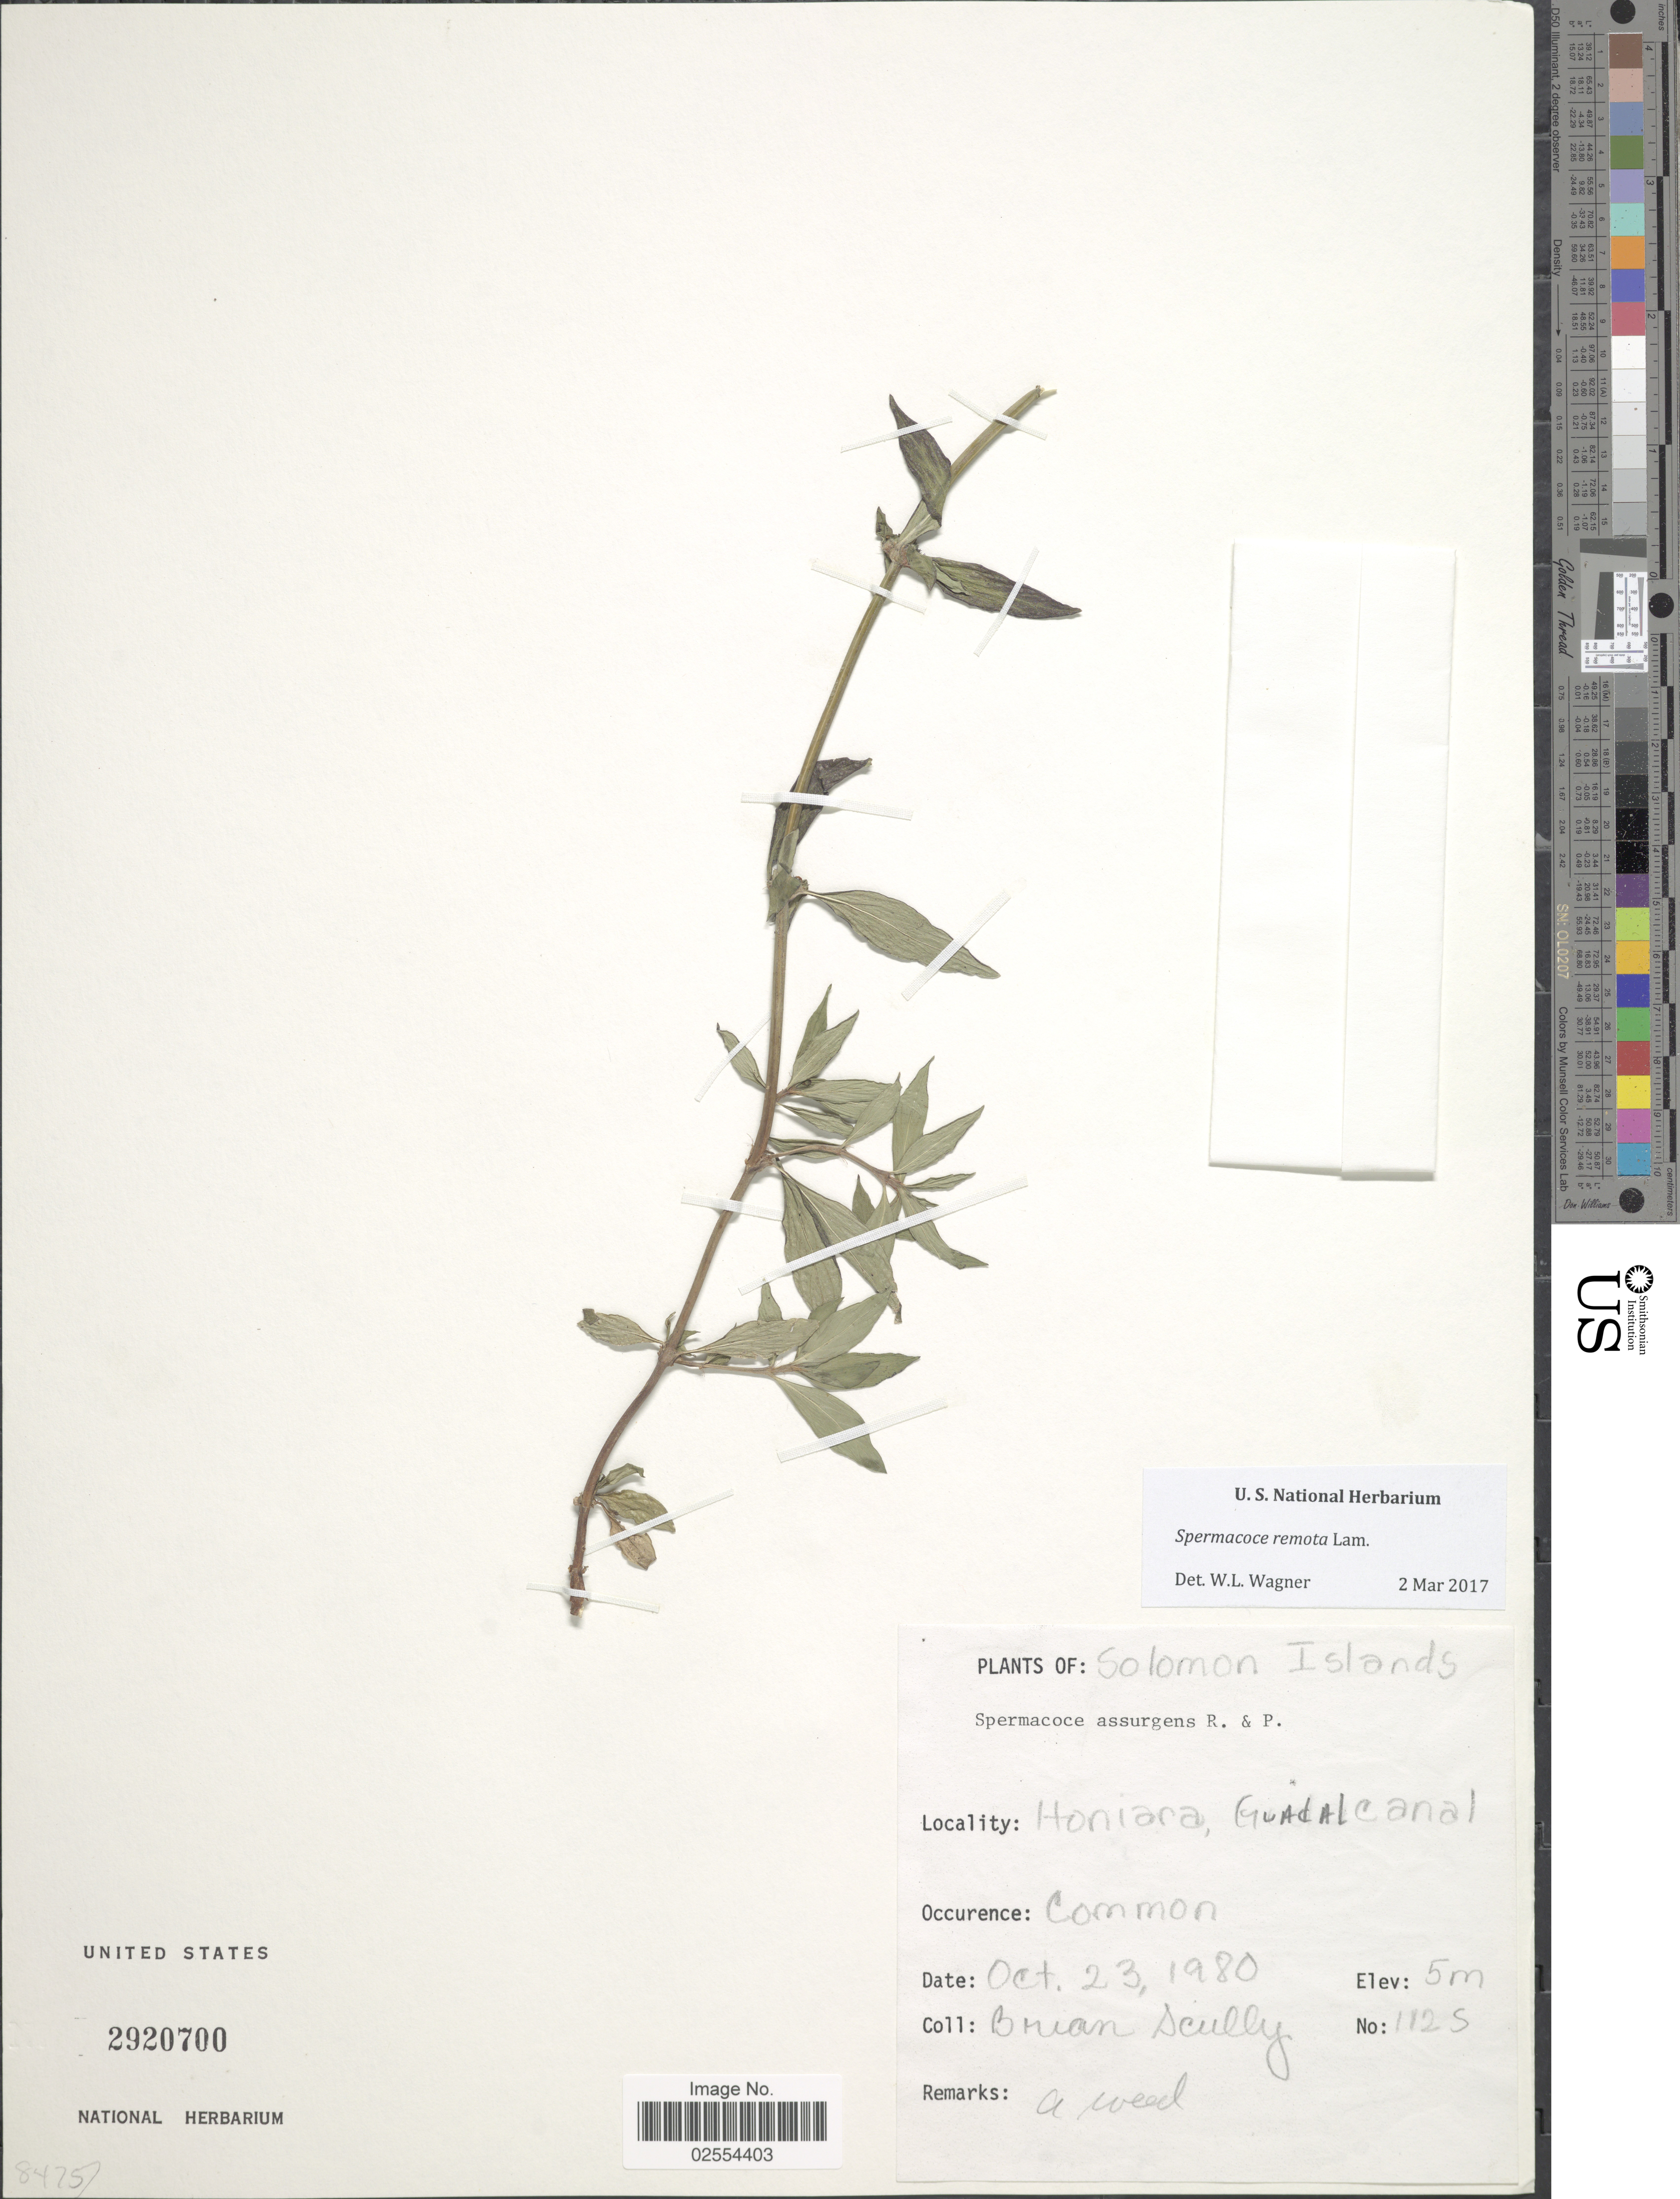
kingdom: Plantae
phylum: Tracheophyta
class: Magnoliopsida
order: Gentianales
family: Rubiaceae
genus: Spermacoce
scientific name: Spermacoce remota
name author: Lam.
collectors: B. Scully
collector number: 1125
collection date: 1980-10-23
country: Solomon Islands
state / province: Solomon Islands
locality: Honiara, Guadalcanal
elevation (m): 5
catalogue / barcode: US 2920700